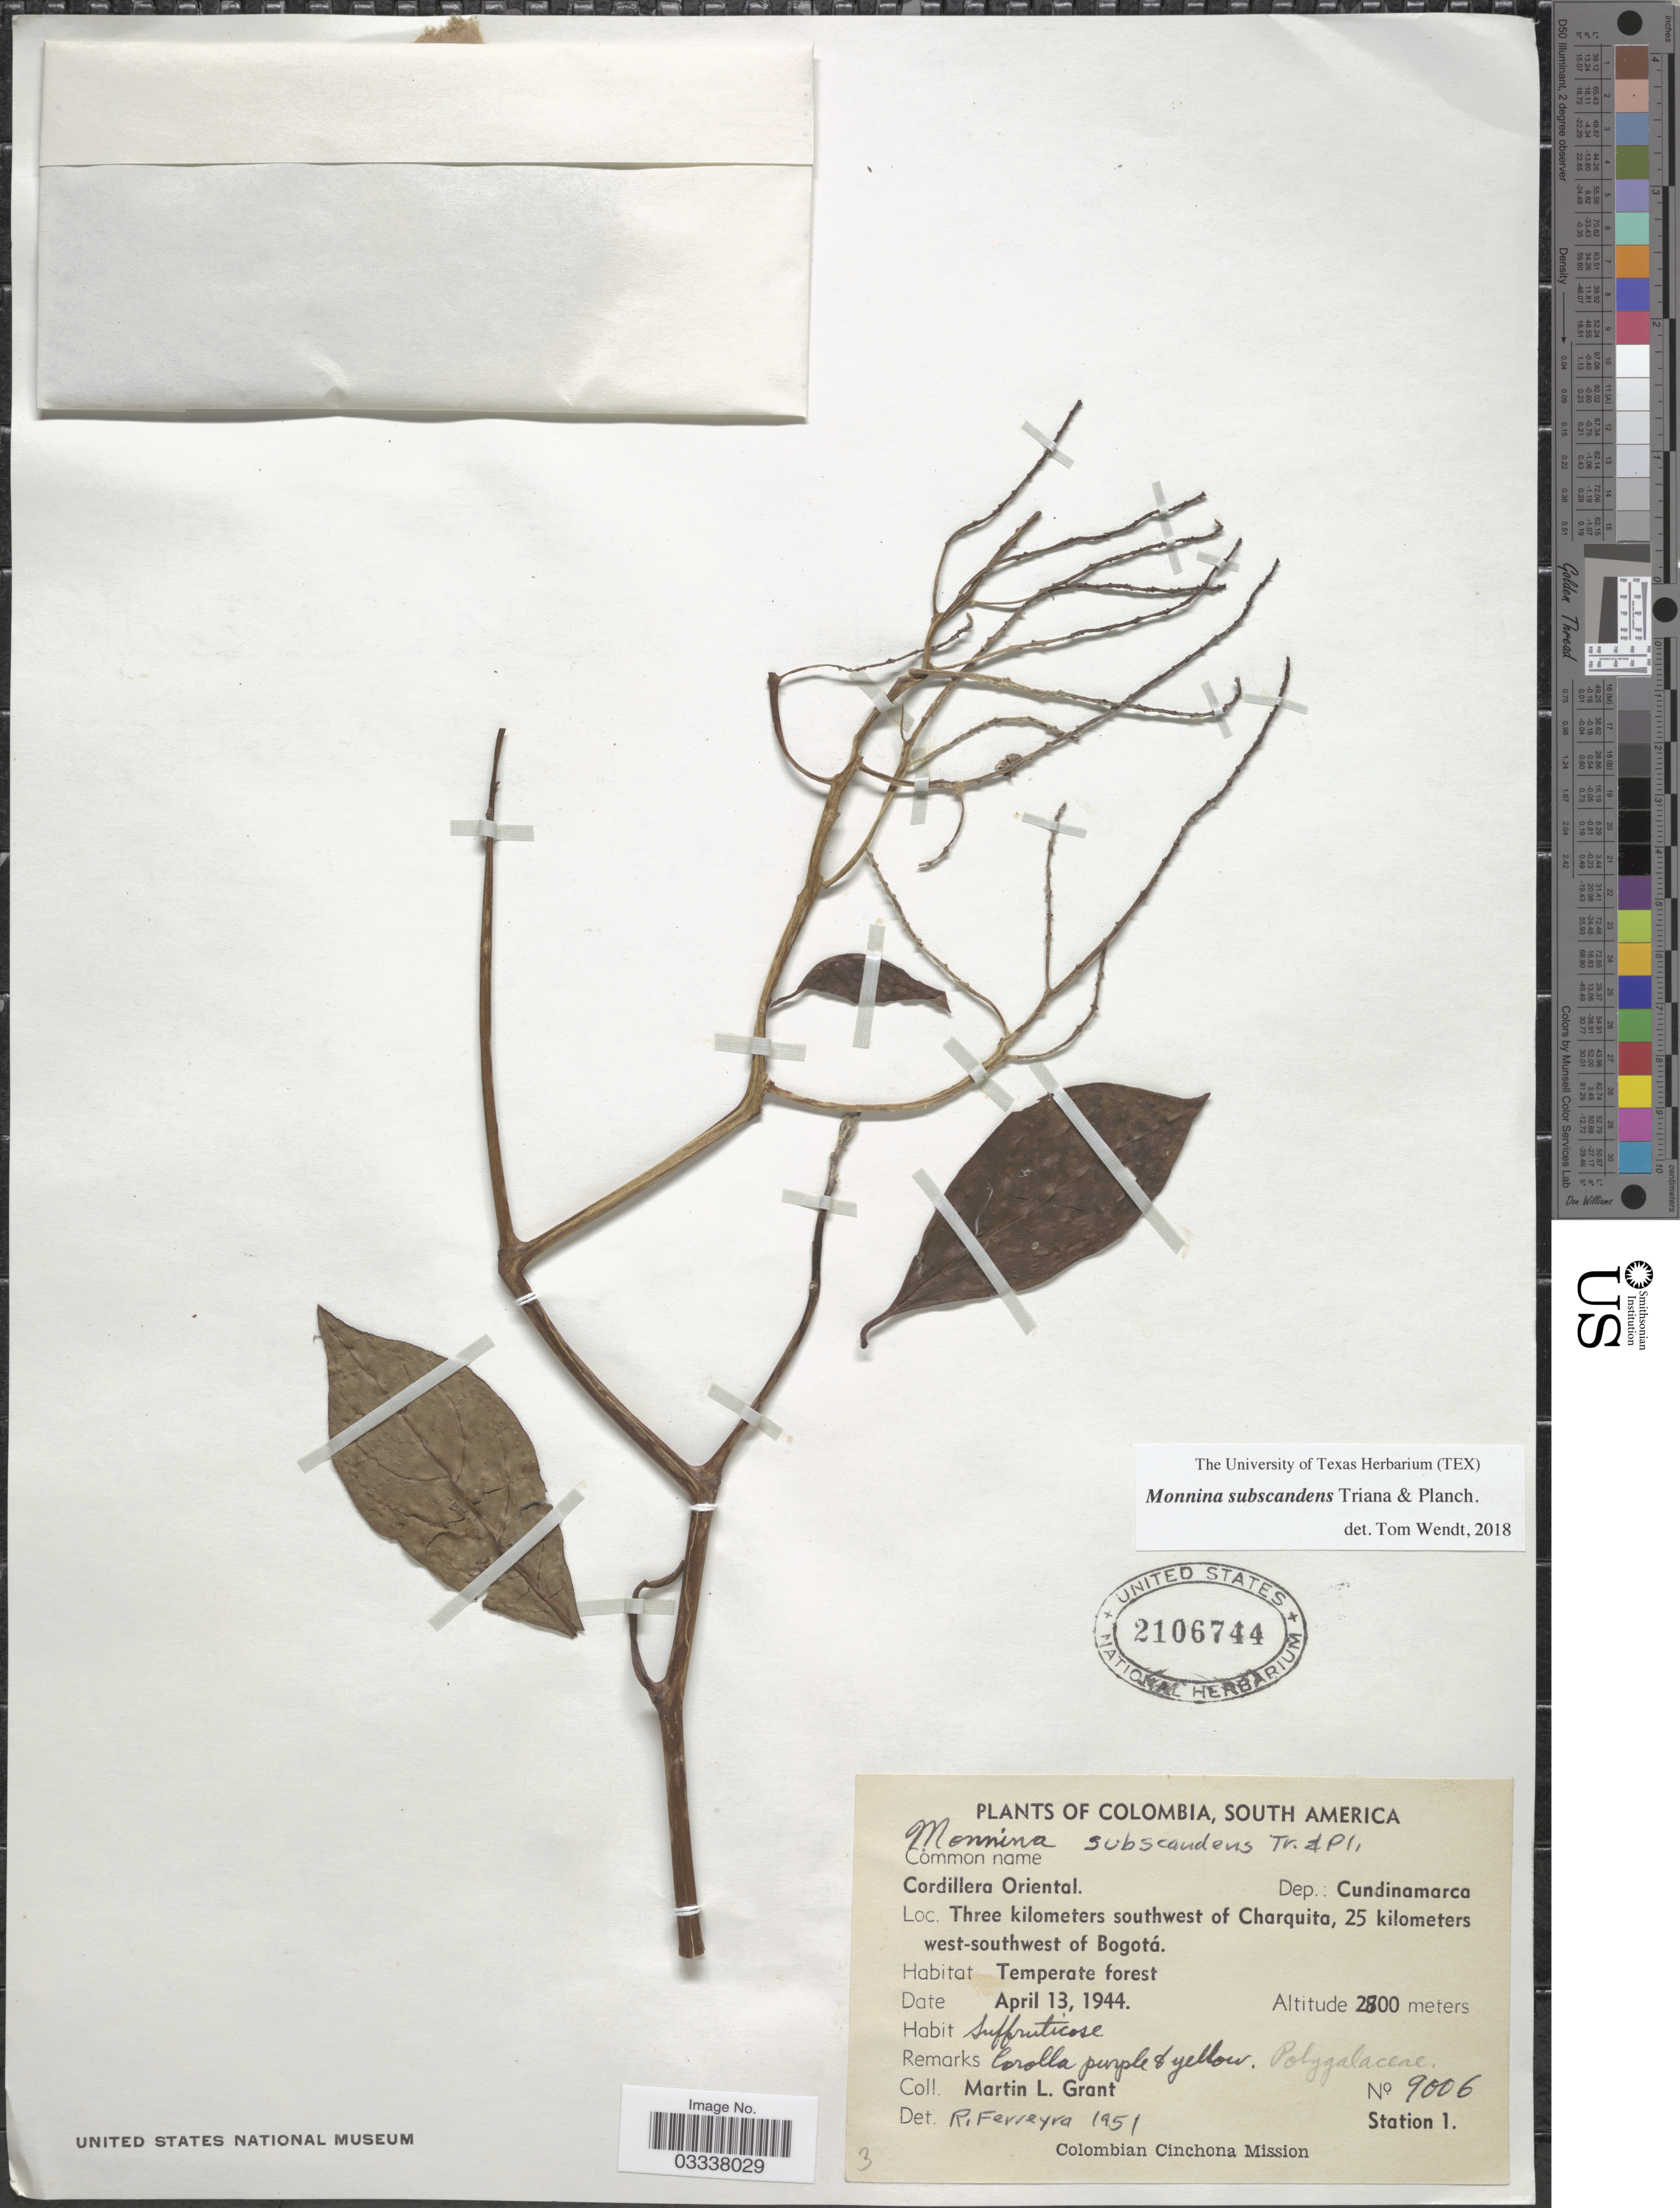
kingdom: Plantae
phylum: Tracheophyta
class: Magnoliopsida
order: Fabales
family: Polygalaceae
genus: Monnina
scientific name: Monnina subscandens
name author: Triana & Planch.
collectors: M. L. Grant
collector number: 9006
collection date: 1944-04-13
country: Colombia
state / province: Cundinamarca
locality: Cordillera Oriental, Dep.: Cundinamarca, Three kilometers southwest of Charquita, 25 kilometers west-southwest of Bogotá, Station 1.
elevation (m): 2800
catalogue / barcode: US 2106744